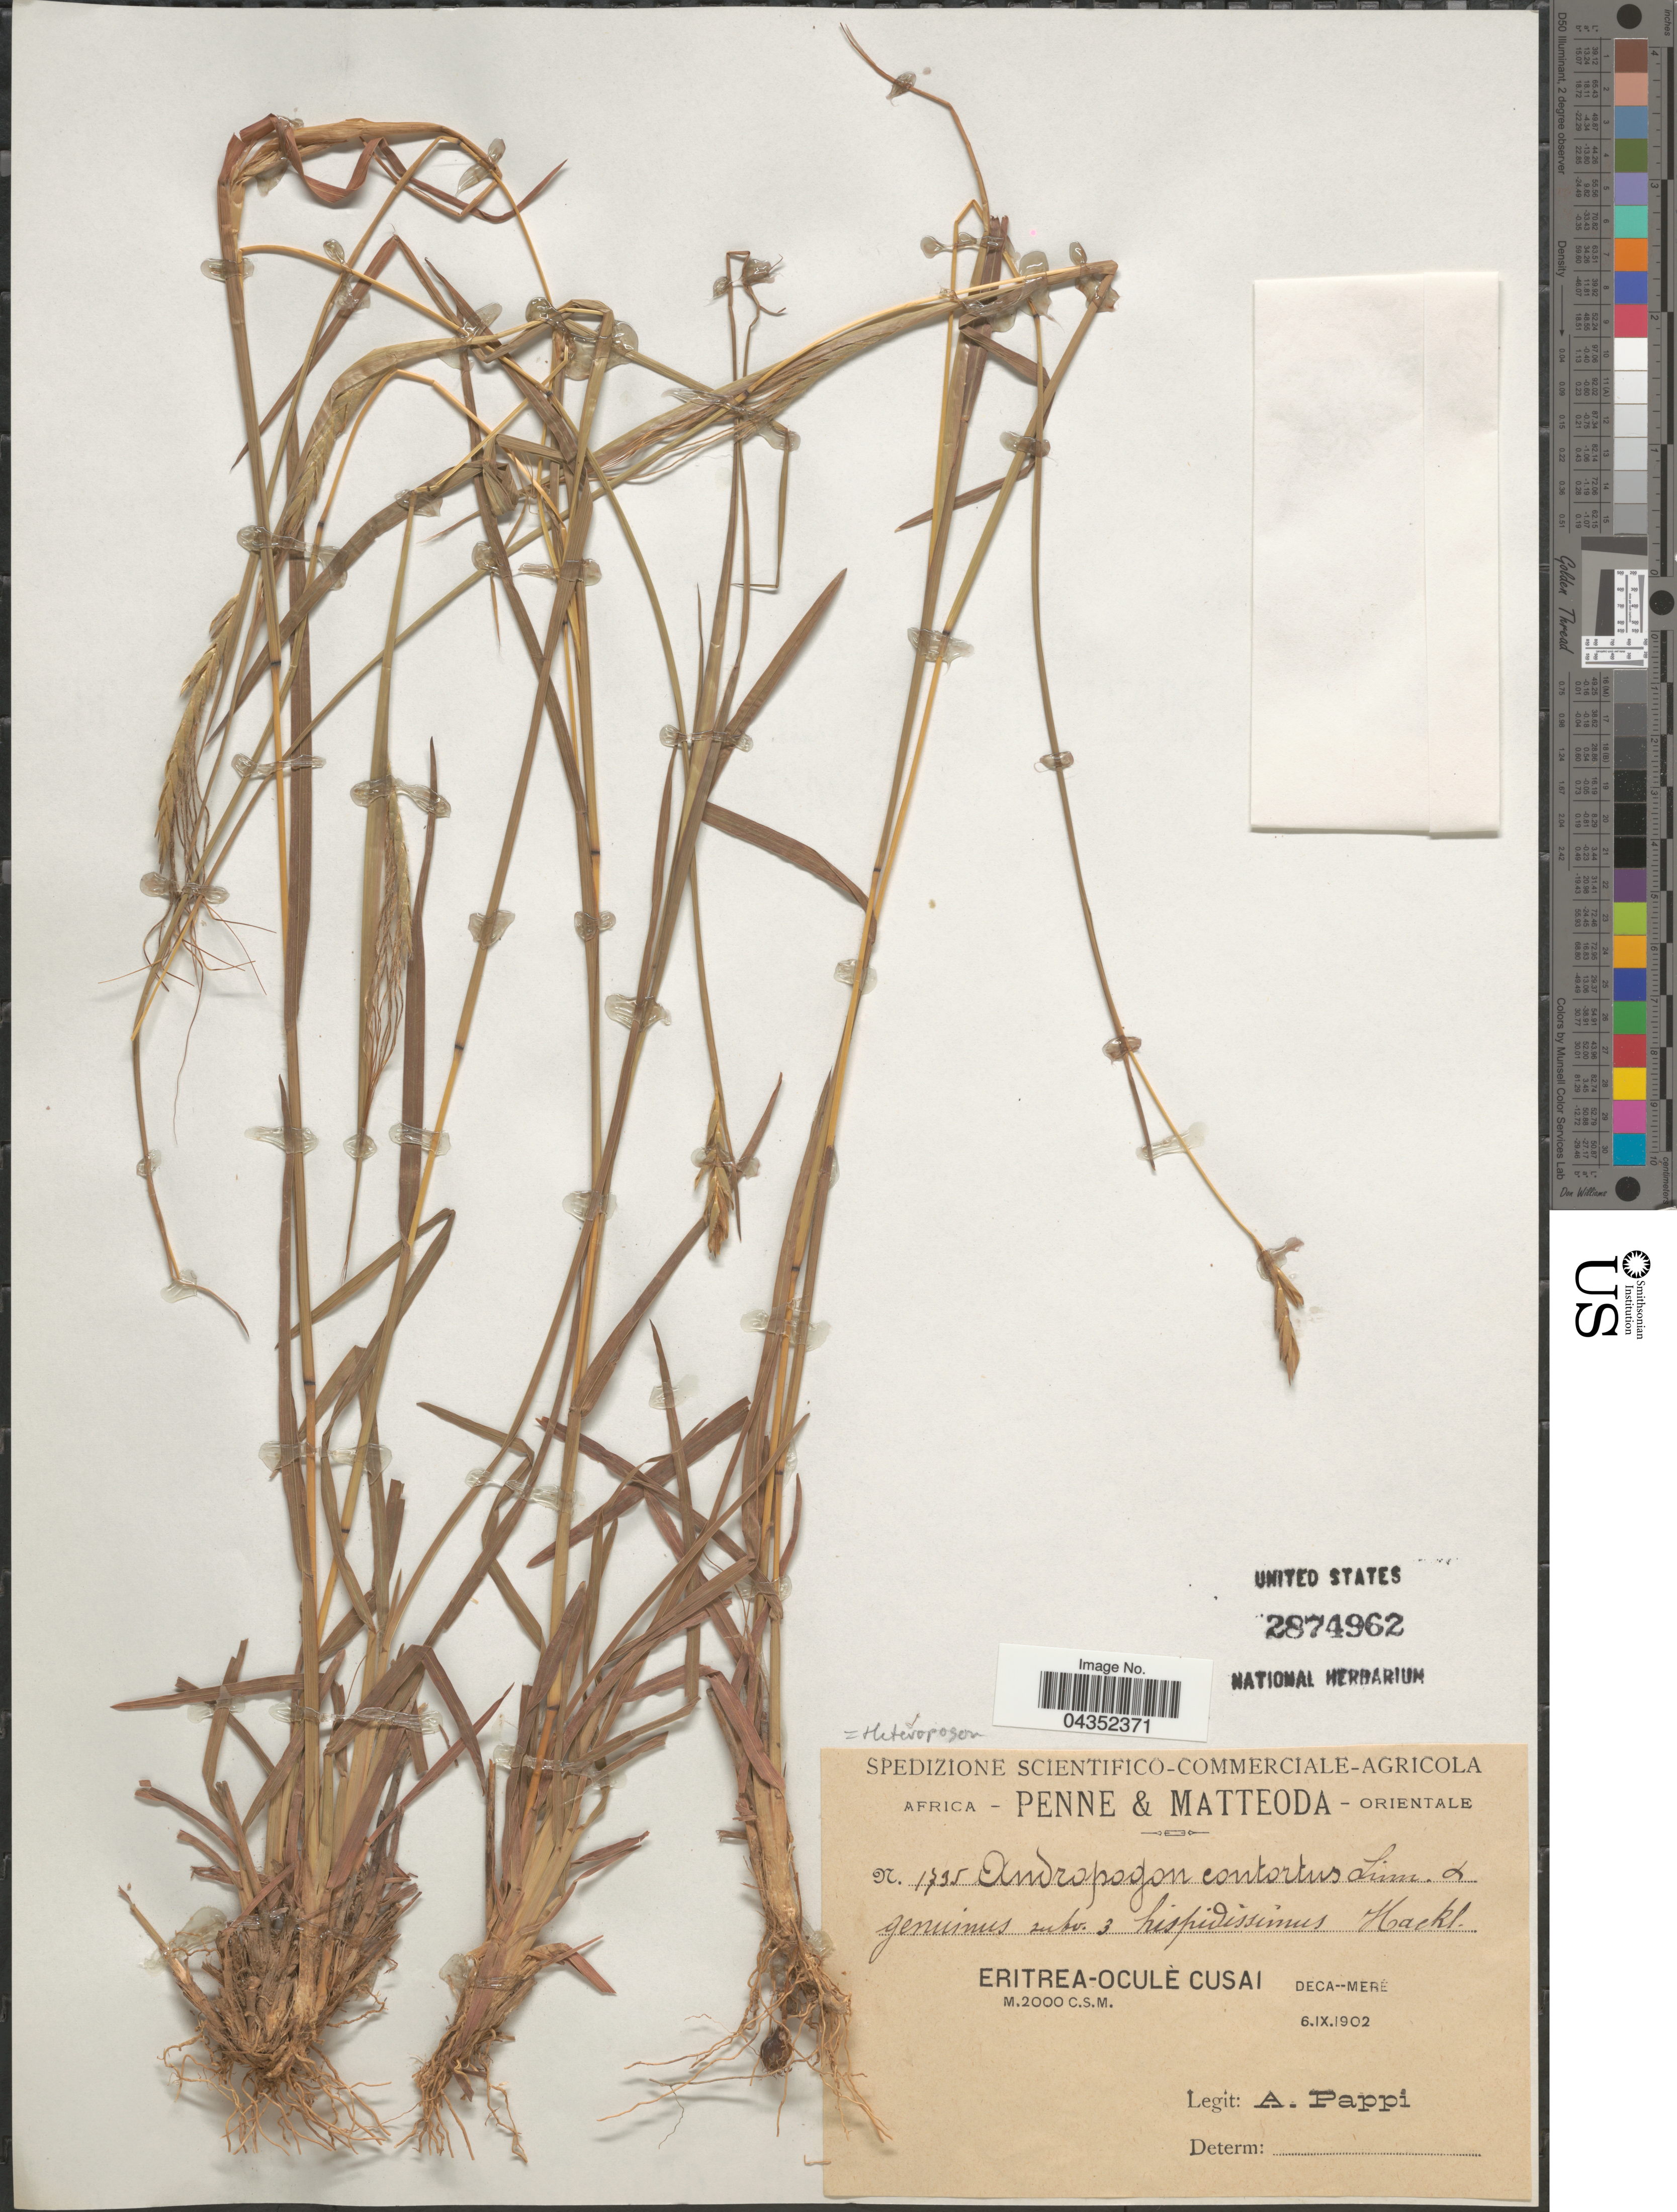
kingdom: Plantae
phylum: Tracheophyta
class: Liliopsida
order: Poales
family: Poaceae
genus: Heteropogon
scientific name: Heteropogon contortus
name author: (L.) P. Beauv. ex Roem. & Schult.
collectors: A. Pappi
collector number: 1735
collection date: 1902-09-06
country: Eritrea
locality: Penne & Matteoda-Orientale. Eritrea-Oculè Cusai. Deca-Meré.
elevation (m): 2000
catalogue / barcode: US 2874962